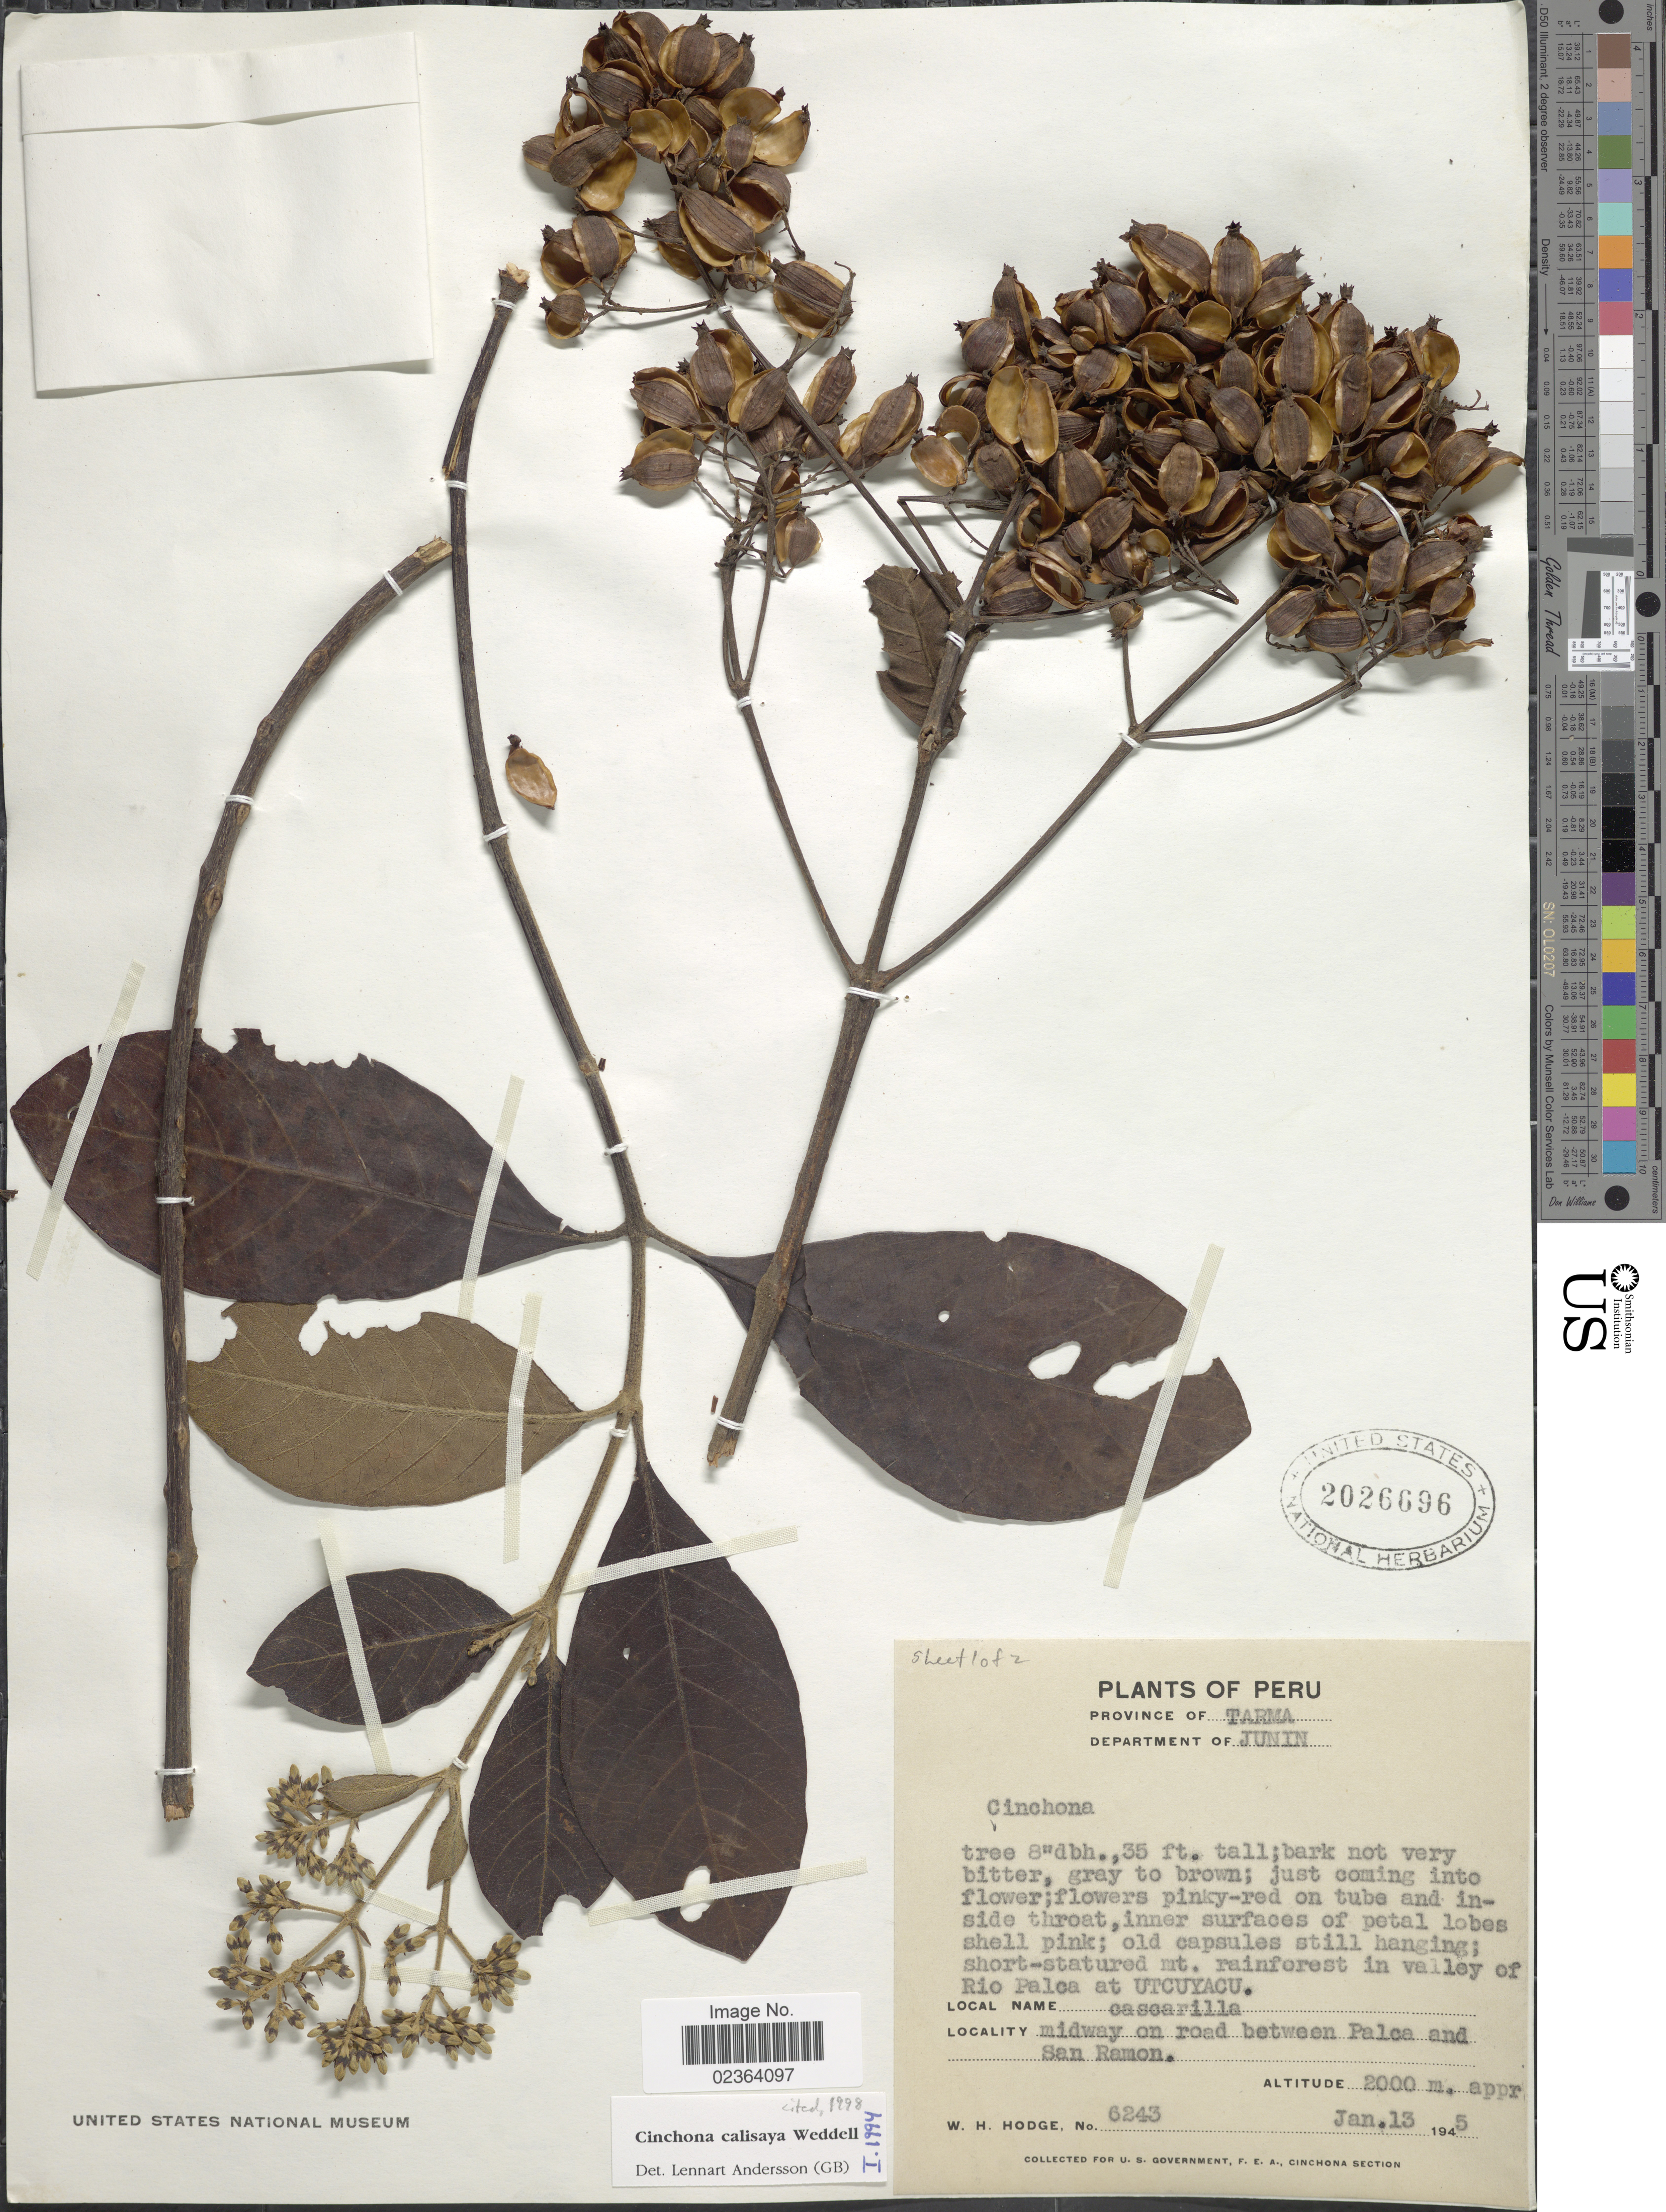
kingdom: Plantae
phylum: Tracheophyta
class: Magnoliopsida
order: Gentianales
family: Rubiaceae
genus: Cinchona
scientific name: Cinchona calisaya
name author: Wedd.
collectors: W. Hodge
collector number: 6243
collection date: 1945-01-13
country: Peru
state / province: Junín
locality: Province of Tarma, Department of Junin, rainforest in valley of Rio Palca at Utcuyacu, midway on road between Palca aand San Ramon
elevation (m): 2000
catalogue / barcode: US 2026696